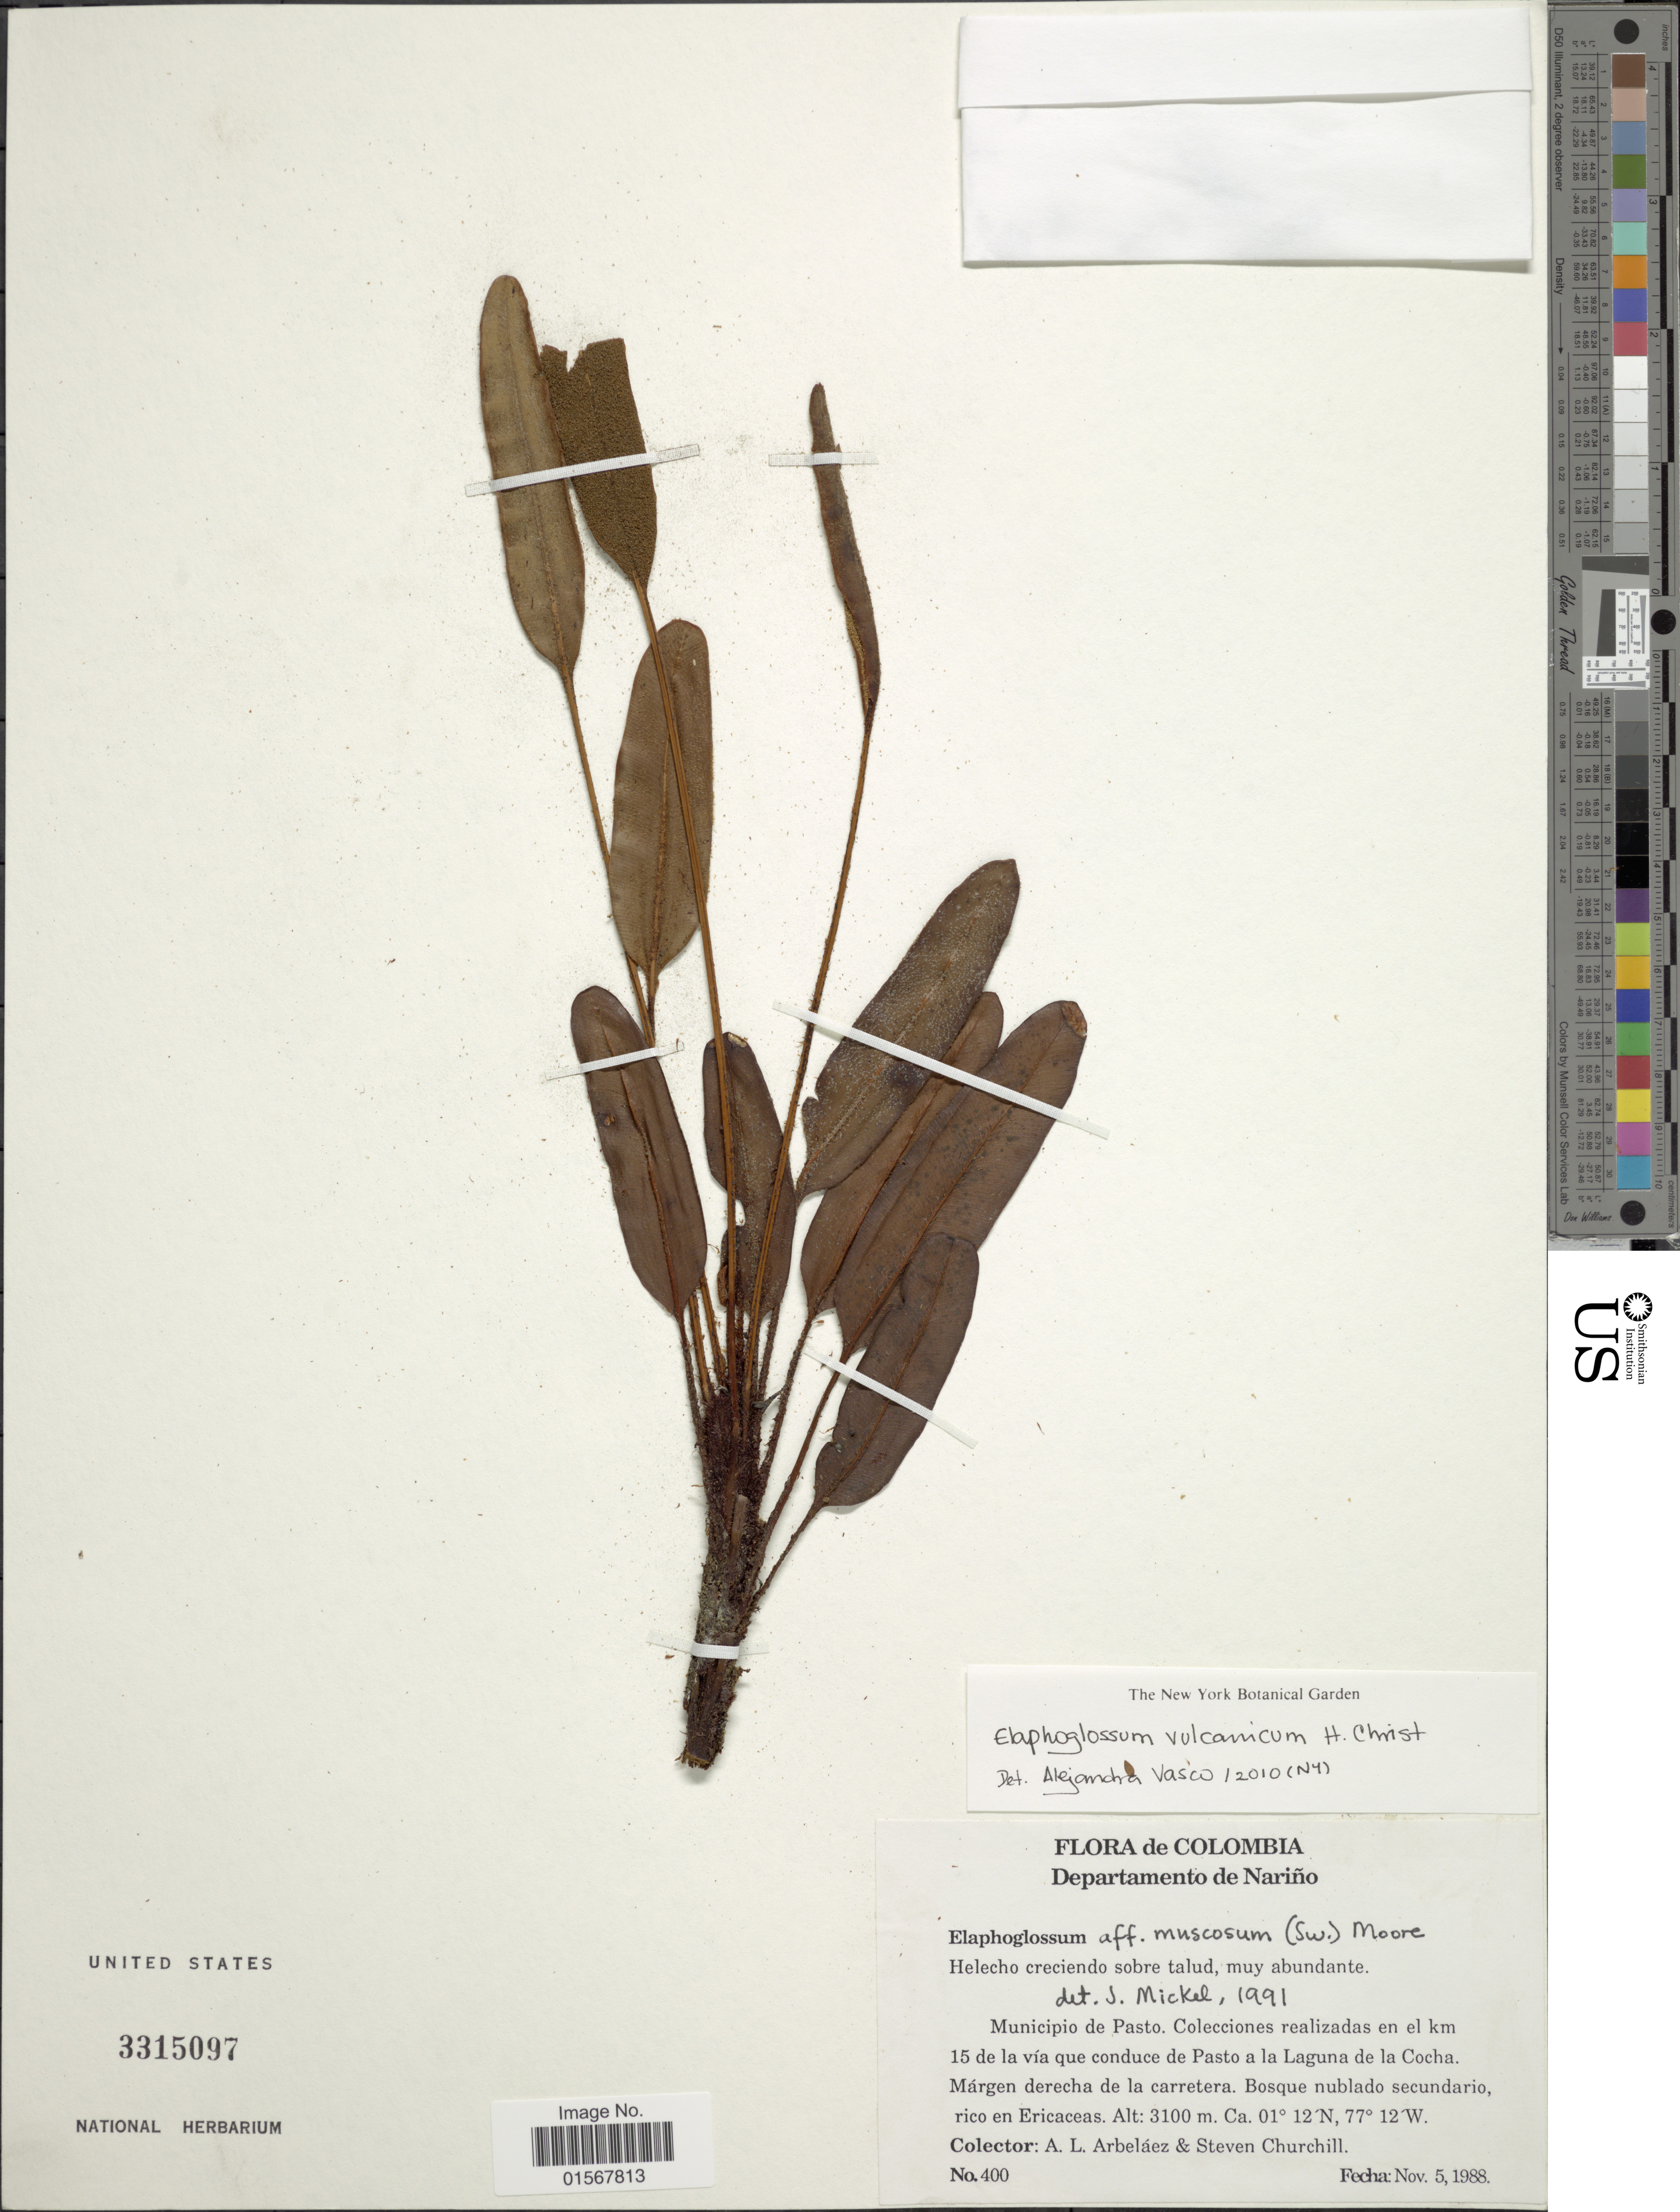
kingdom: Plantae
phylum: Tracheophyta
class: Polypodiopsida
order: Polypodiales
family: Dryopteridaceae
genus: Elaphoglossum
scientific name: Elaphoglossum vulcanicum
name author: Christ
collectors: A. Arbeláez Alvarez & S. Churchill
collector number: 400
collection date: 1988-11-05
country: Colombia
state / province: Nariño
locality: Departamento de Narino, Municipio de Pasto, Colecciones realizadas en el km 15 de la via que conduce de Pasto a la Laguna de la Cocha, margen derecha de la carretera, bosque nublado secundario, rico en Ericaceas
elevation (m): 3100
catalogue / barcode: US 3315097